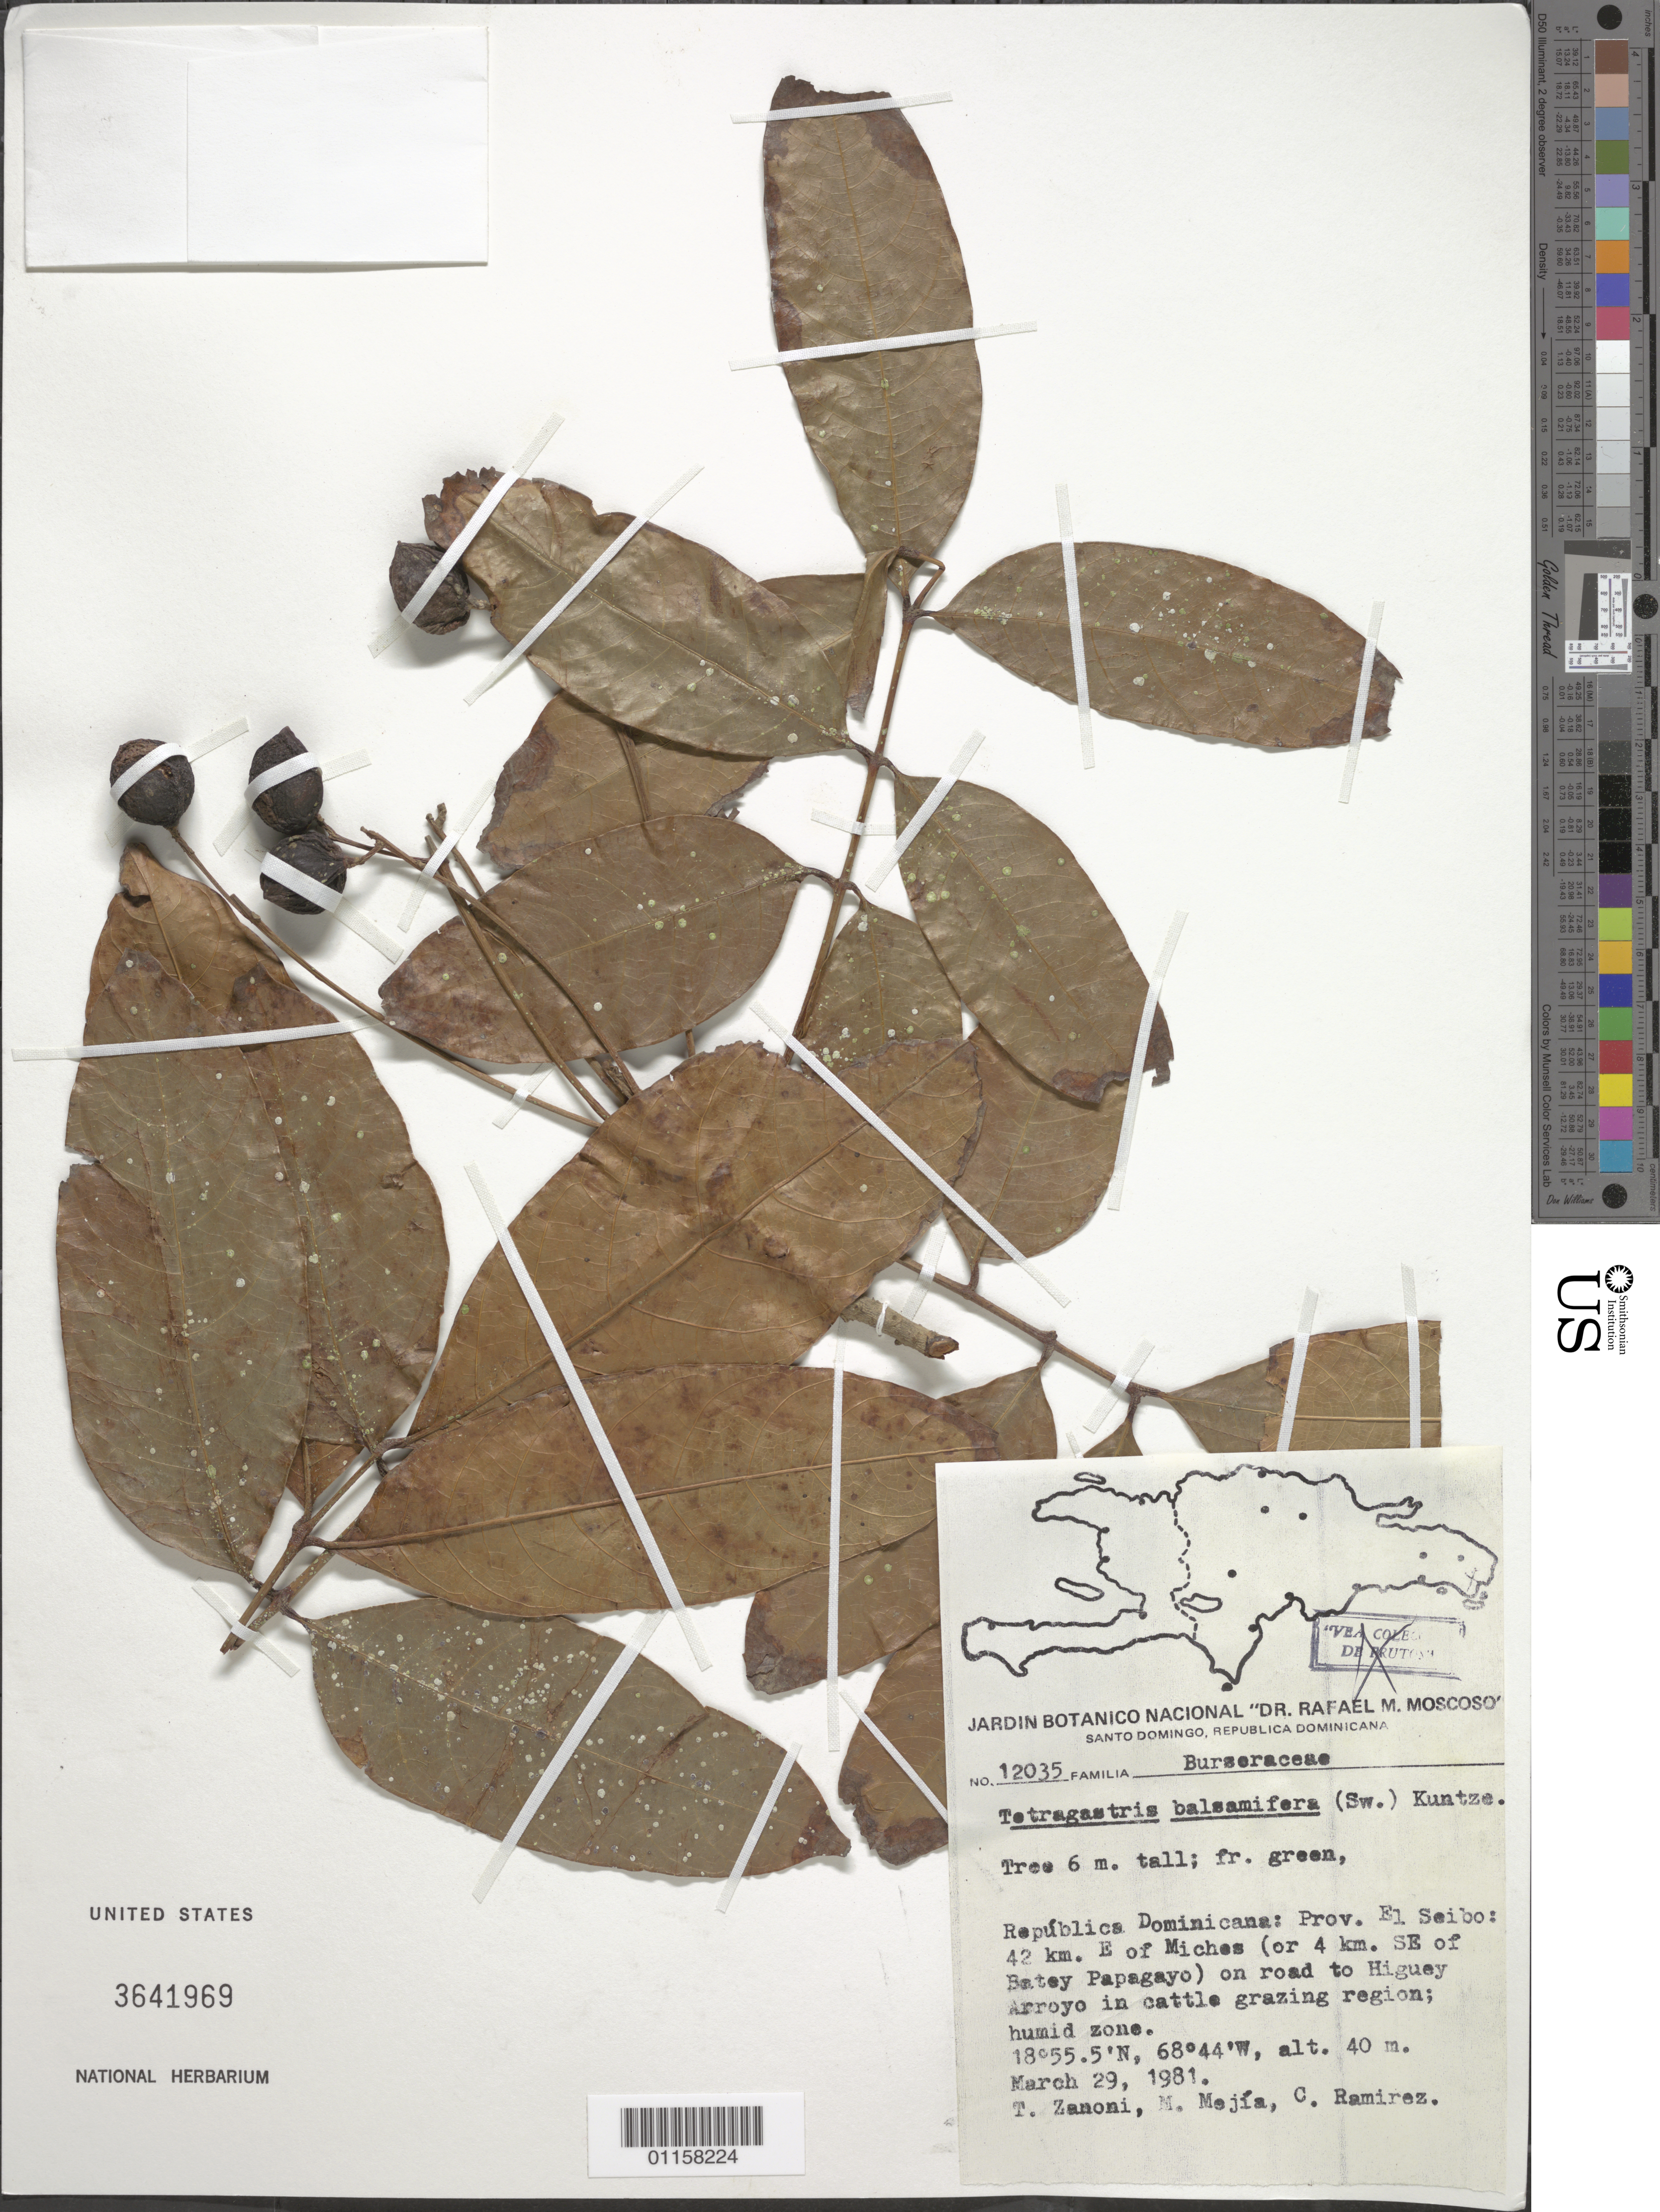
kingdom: Plantae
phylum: Tracheophyta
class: Magnoliopsida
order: Sapindales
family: Burseraceae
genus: Protium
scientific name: Protium balsamiferum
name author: (Sw.) Daly & P. Fine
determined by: Daly, Douglas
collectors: T. A. Zanoni, M. Mejia & C. Ramirez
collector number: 12035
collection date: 1981-03-29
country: Dominican Republic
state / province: El Seíbo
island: Hispaniola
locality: Miches, 42 km E of (or 4 km SE of Batey Papagayo), on road to Higuey Arroyo.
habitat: Cattle grazing region; humid zone.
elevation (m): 40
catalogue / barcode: US 3641969